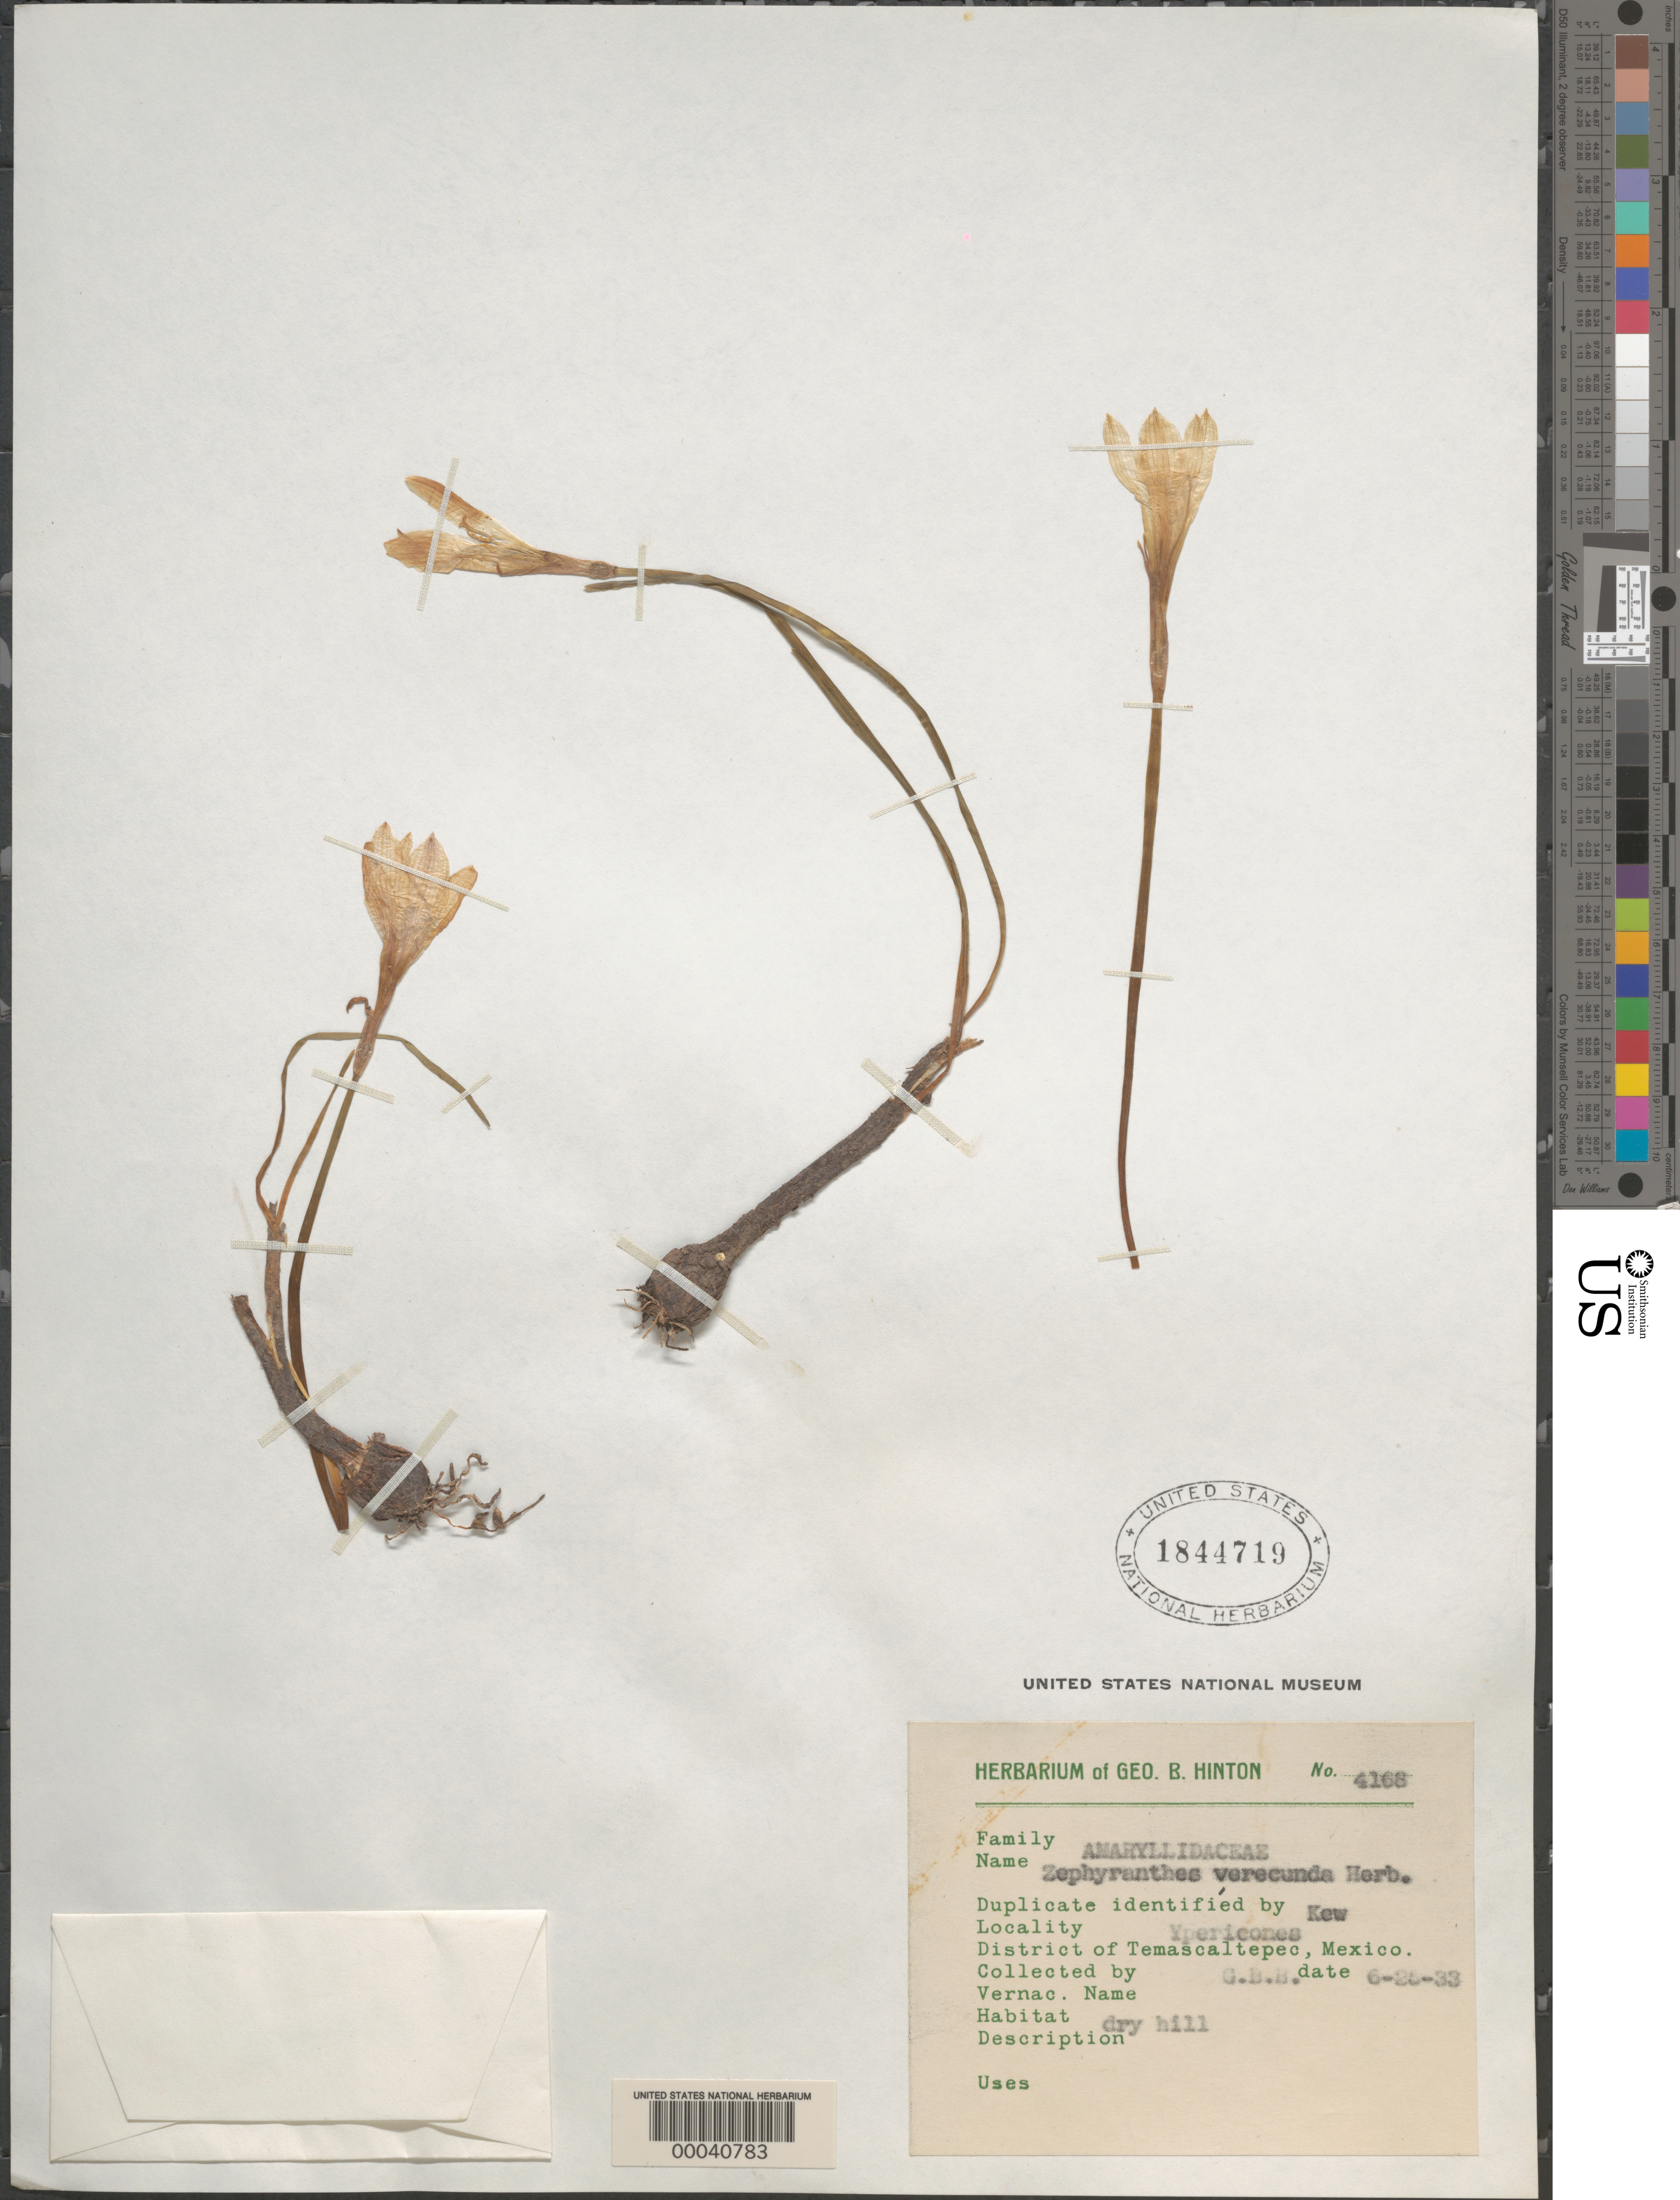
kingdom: Plantae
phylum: Tracheophyta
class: Liliopsida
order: Asparagales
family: Amaryllidaceae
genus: Zephyranthes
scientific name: Zephyranthes minuta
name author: (Kunth) D. Dietr.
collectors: G. B. Hinton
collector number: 4168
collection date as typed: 25 Jun 1933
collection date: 1933-06-25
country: Mexico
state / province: México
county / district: Temascaltepec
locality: Ypericones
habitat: Dry hill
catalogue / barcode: US 1844719